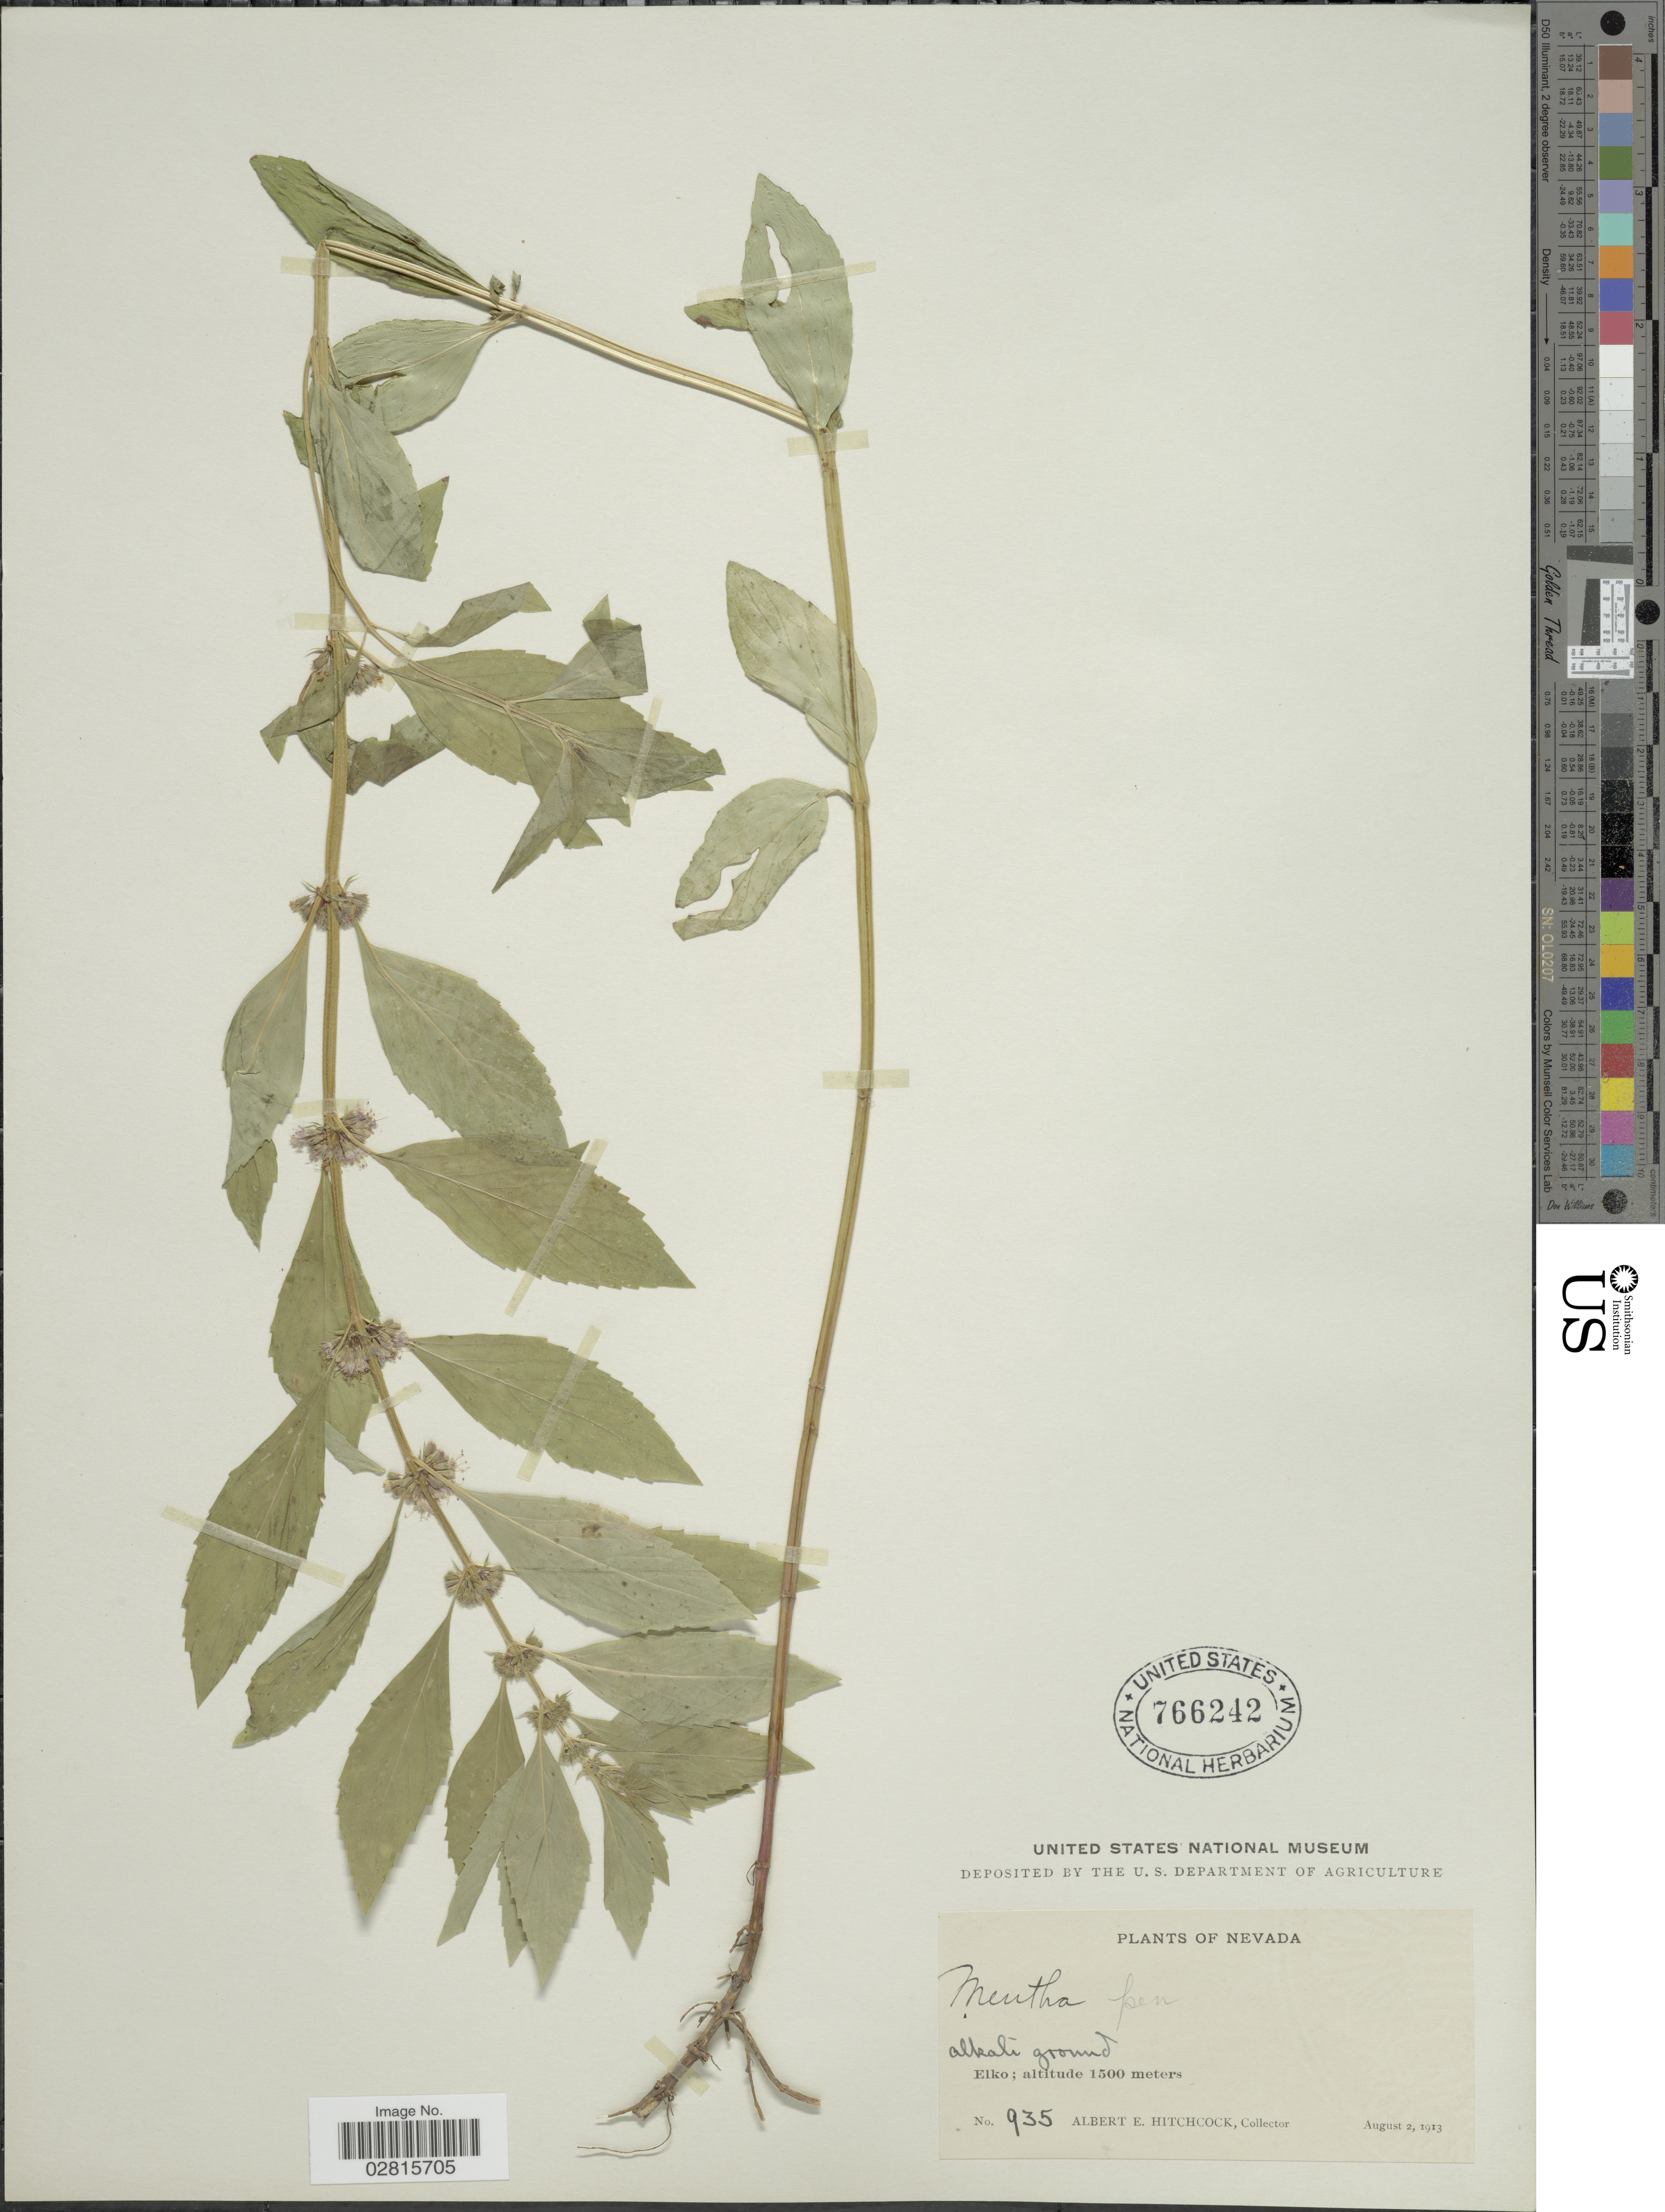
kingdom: Plantae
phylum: Tracheophyta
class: Magnoliopsida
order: Lamiales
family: Lamiaceae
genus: Mentha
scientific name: Mentha penardii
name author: (Briq.) Rydb.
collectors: A. Hitchcock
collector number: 935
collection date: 1913-08-02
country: United States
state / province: Nevada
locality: Alkali ground, Elko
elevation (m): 1500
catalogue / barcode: US 766242